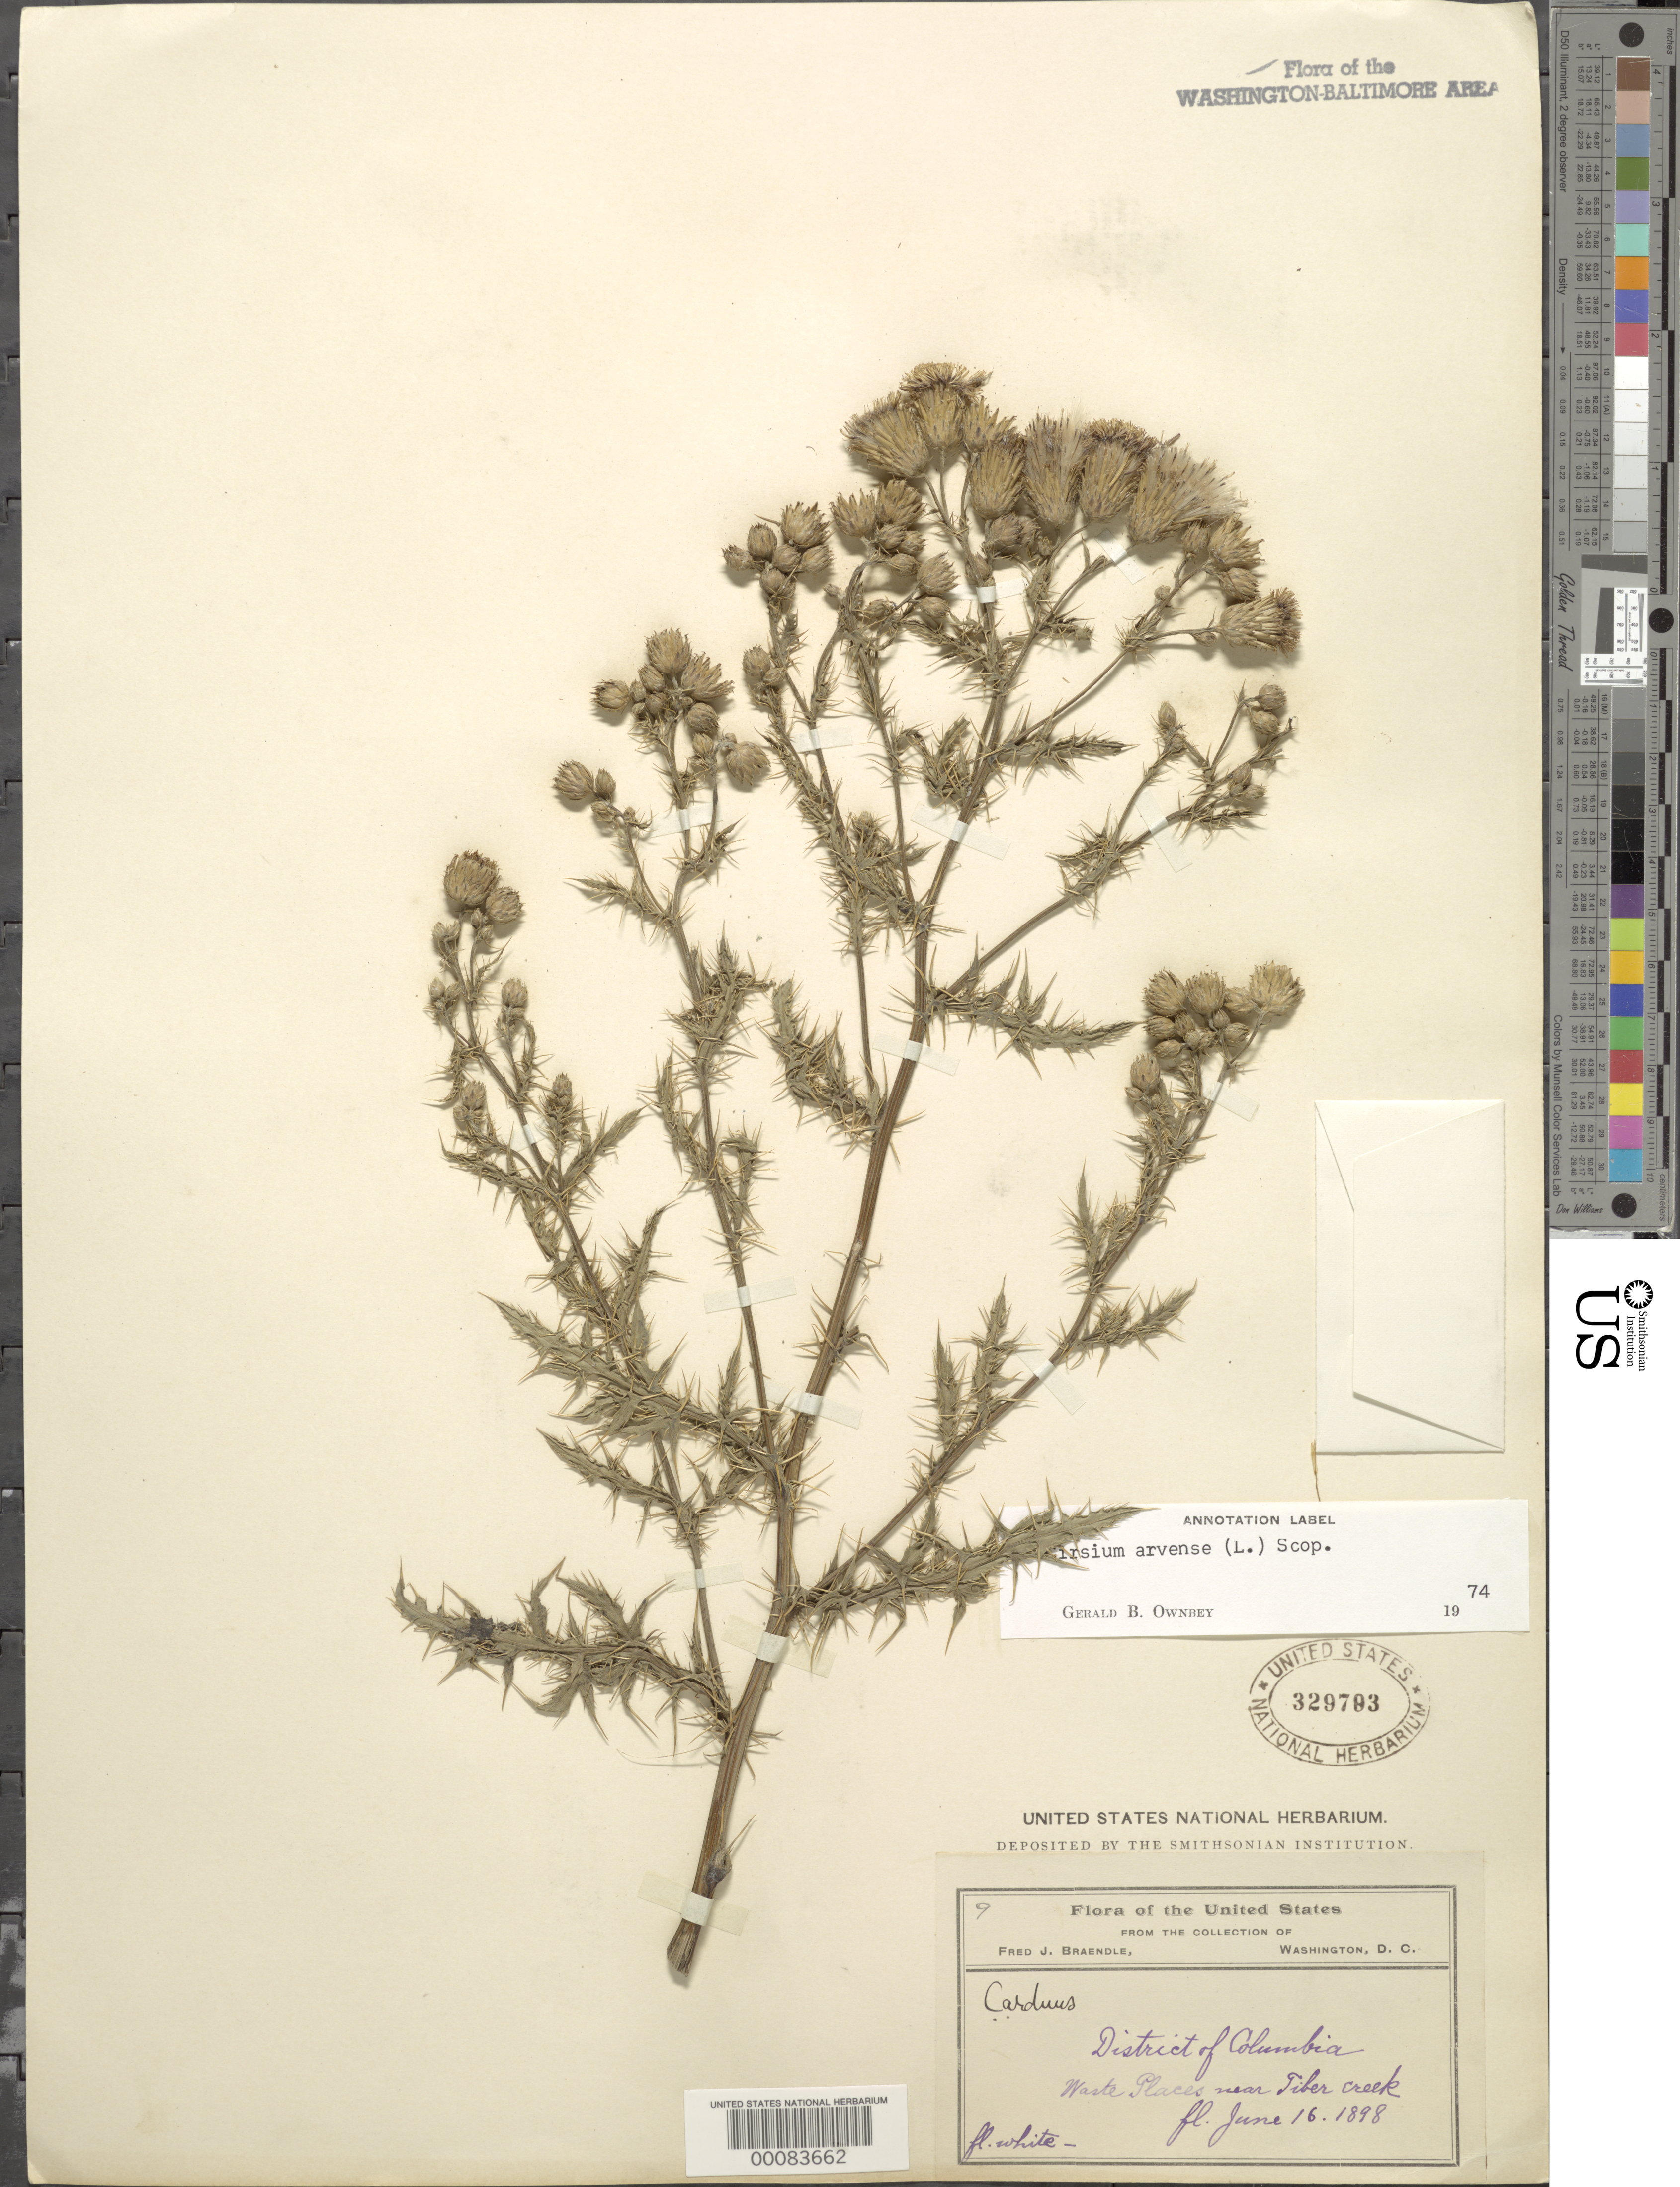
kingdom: Plantae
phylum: Tracheophyta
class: Magnoliopsida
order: Asterales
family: Asteraceae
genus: Cirsium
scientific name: Cirsium arvense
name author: (L.) Scop.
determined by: Ownbey, G. B.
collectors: F. Braendle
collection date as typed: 16 Jun 1898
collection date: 1898-06-16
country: United States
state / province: District of Columbia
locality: Tiber Creek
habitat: Waste places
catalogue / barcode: US 329793